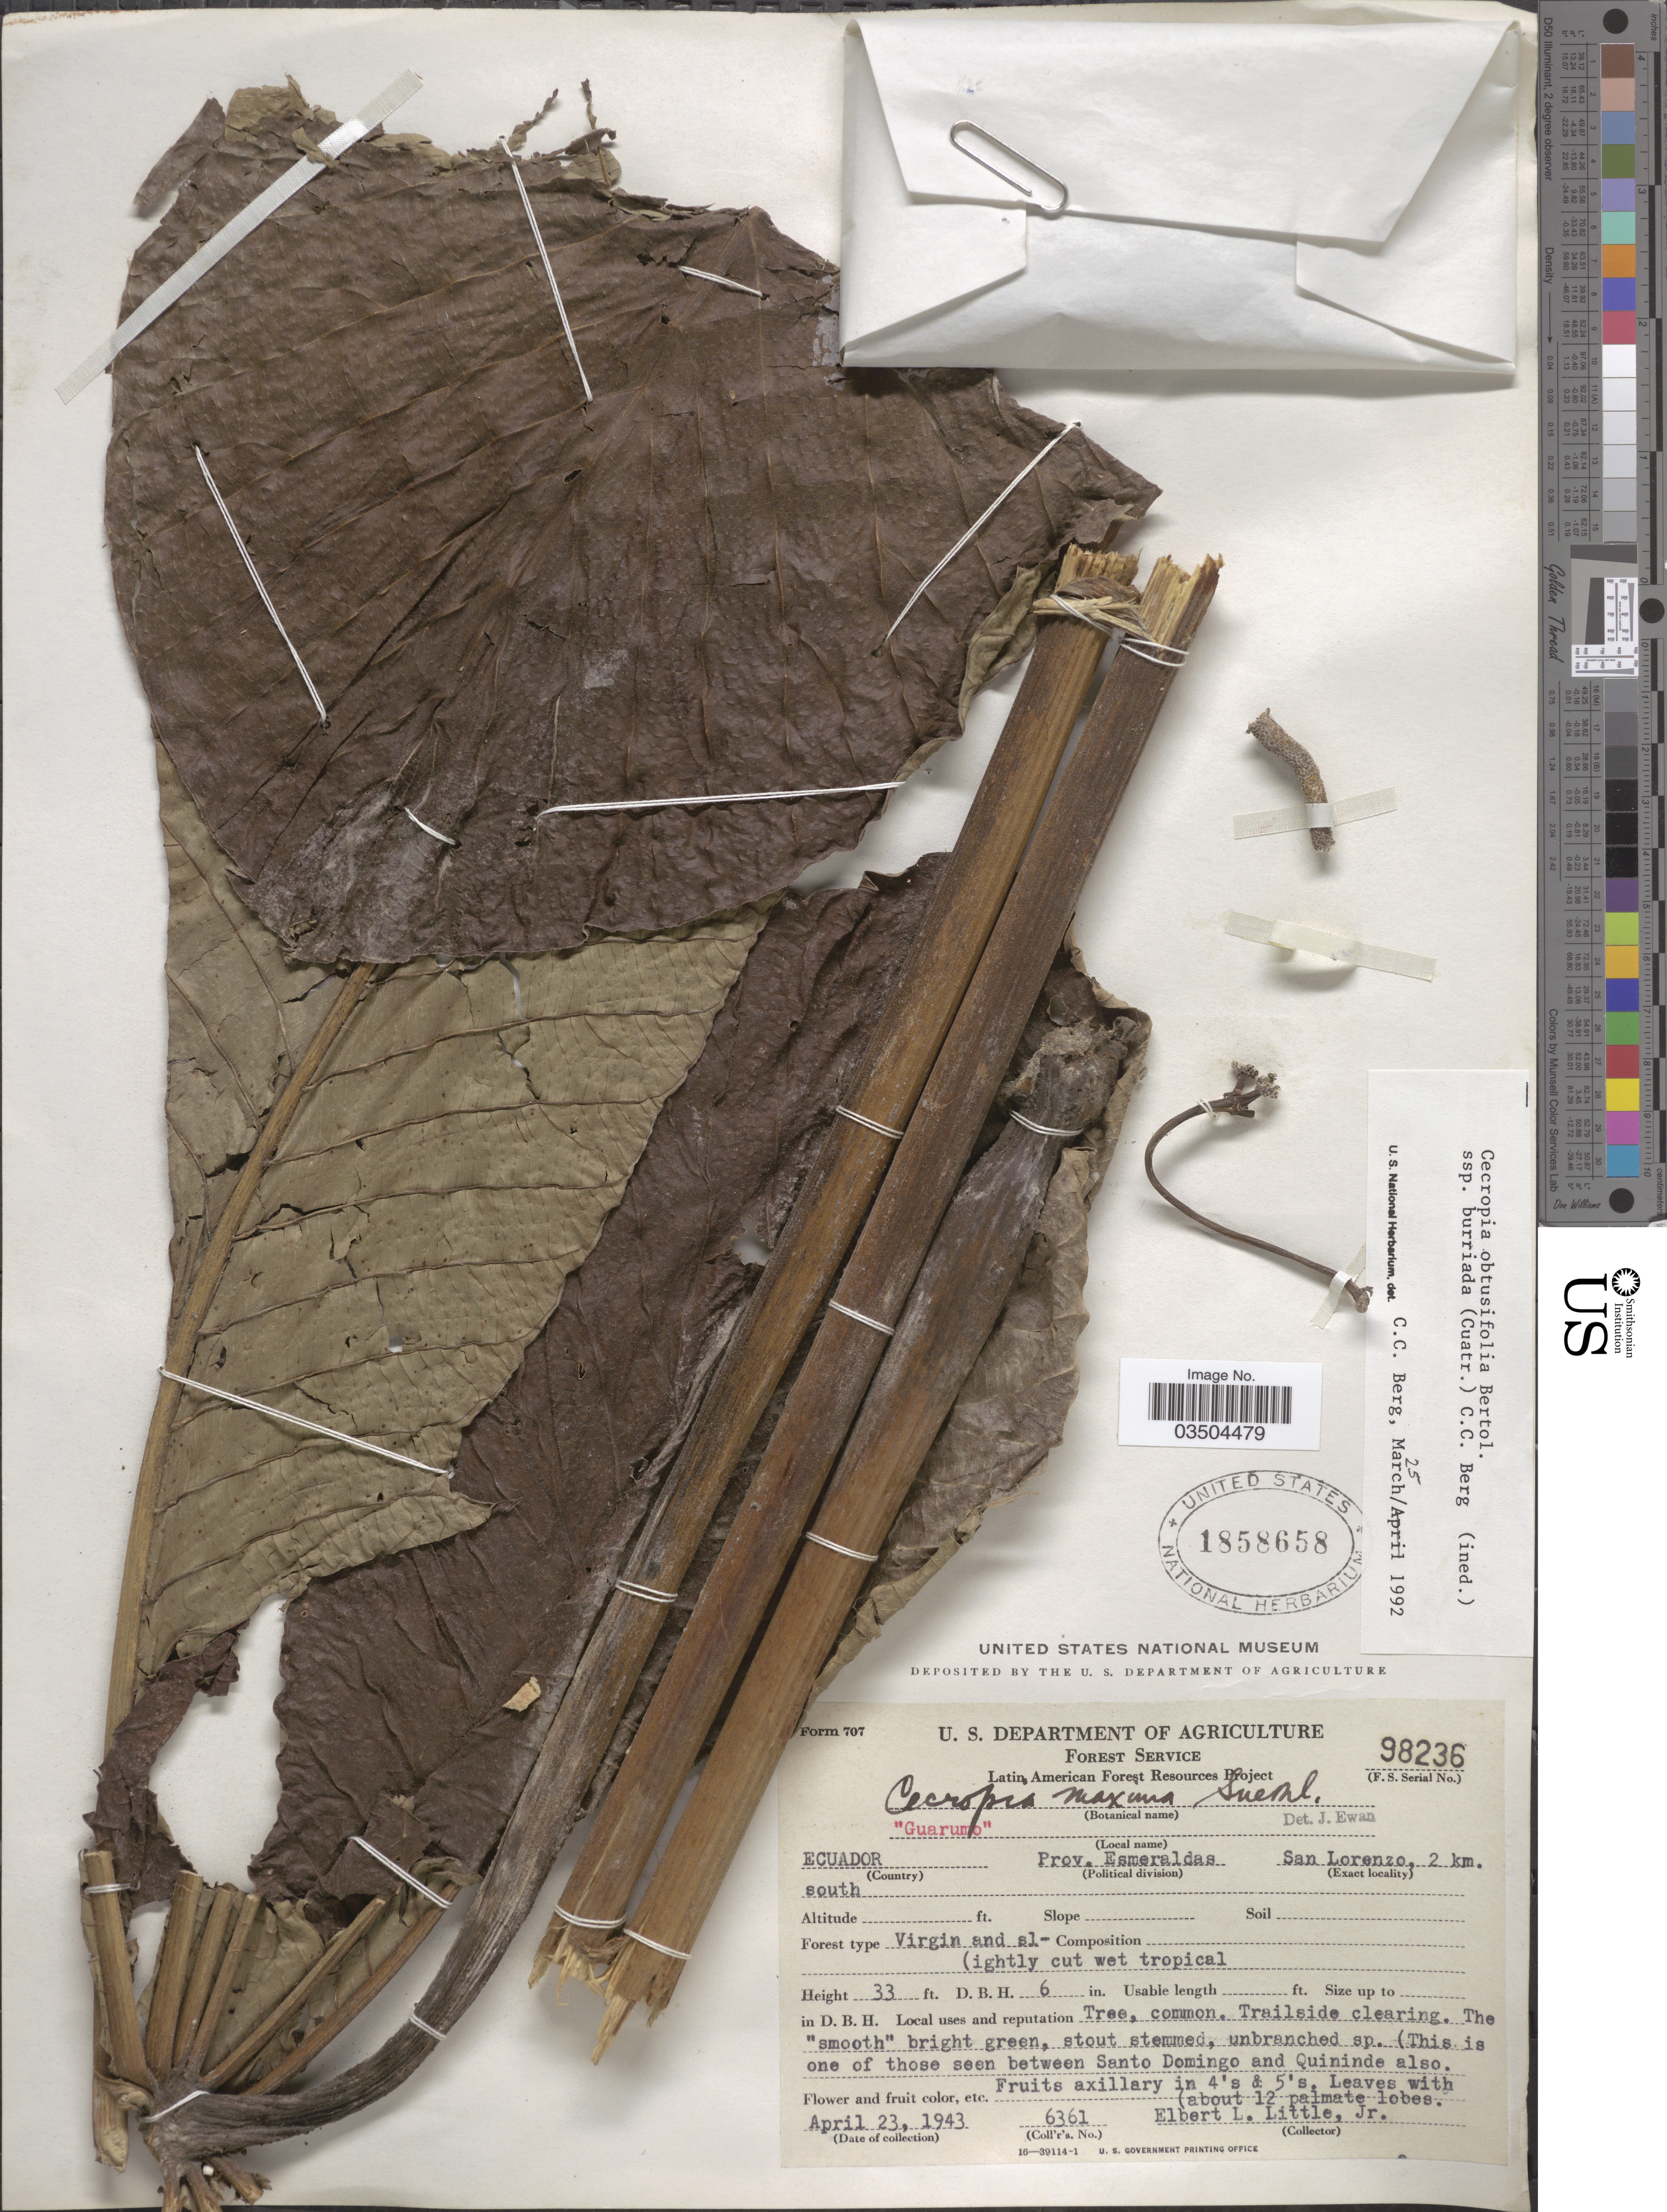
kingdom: Plantae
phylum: Tracheophyta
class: Magnoliopsida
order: Rosales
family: Urticaceae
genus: Cecropia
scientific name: Cecropia obtusifolia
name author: Bertol.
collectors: E. L. Little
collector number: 6361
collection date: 1943-04-23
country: Ecuador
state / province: Esmeraldas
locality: San Lorenzo, 2 km. south.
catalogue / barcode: US 1858658